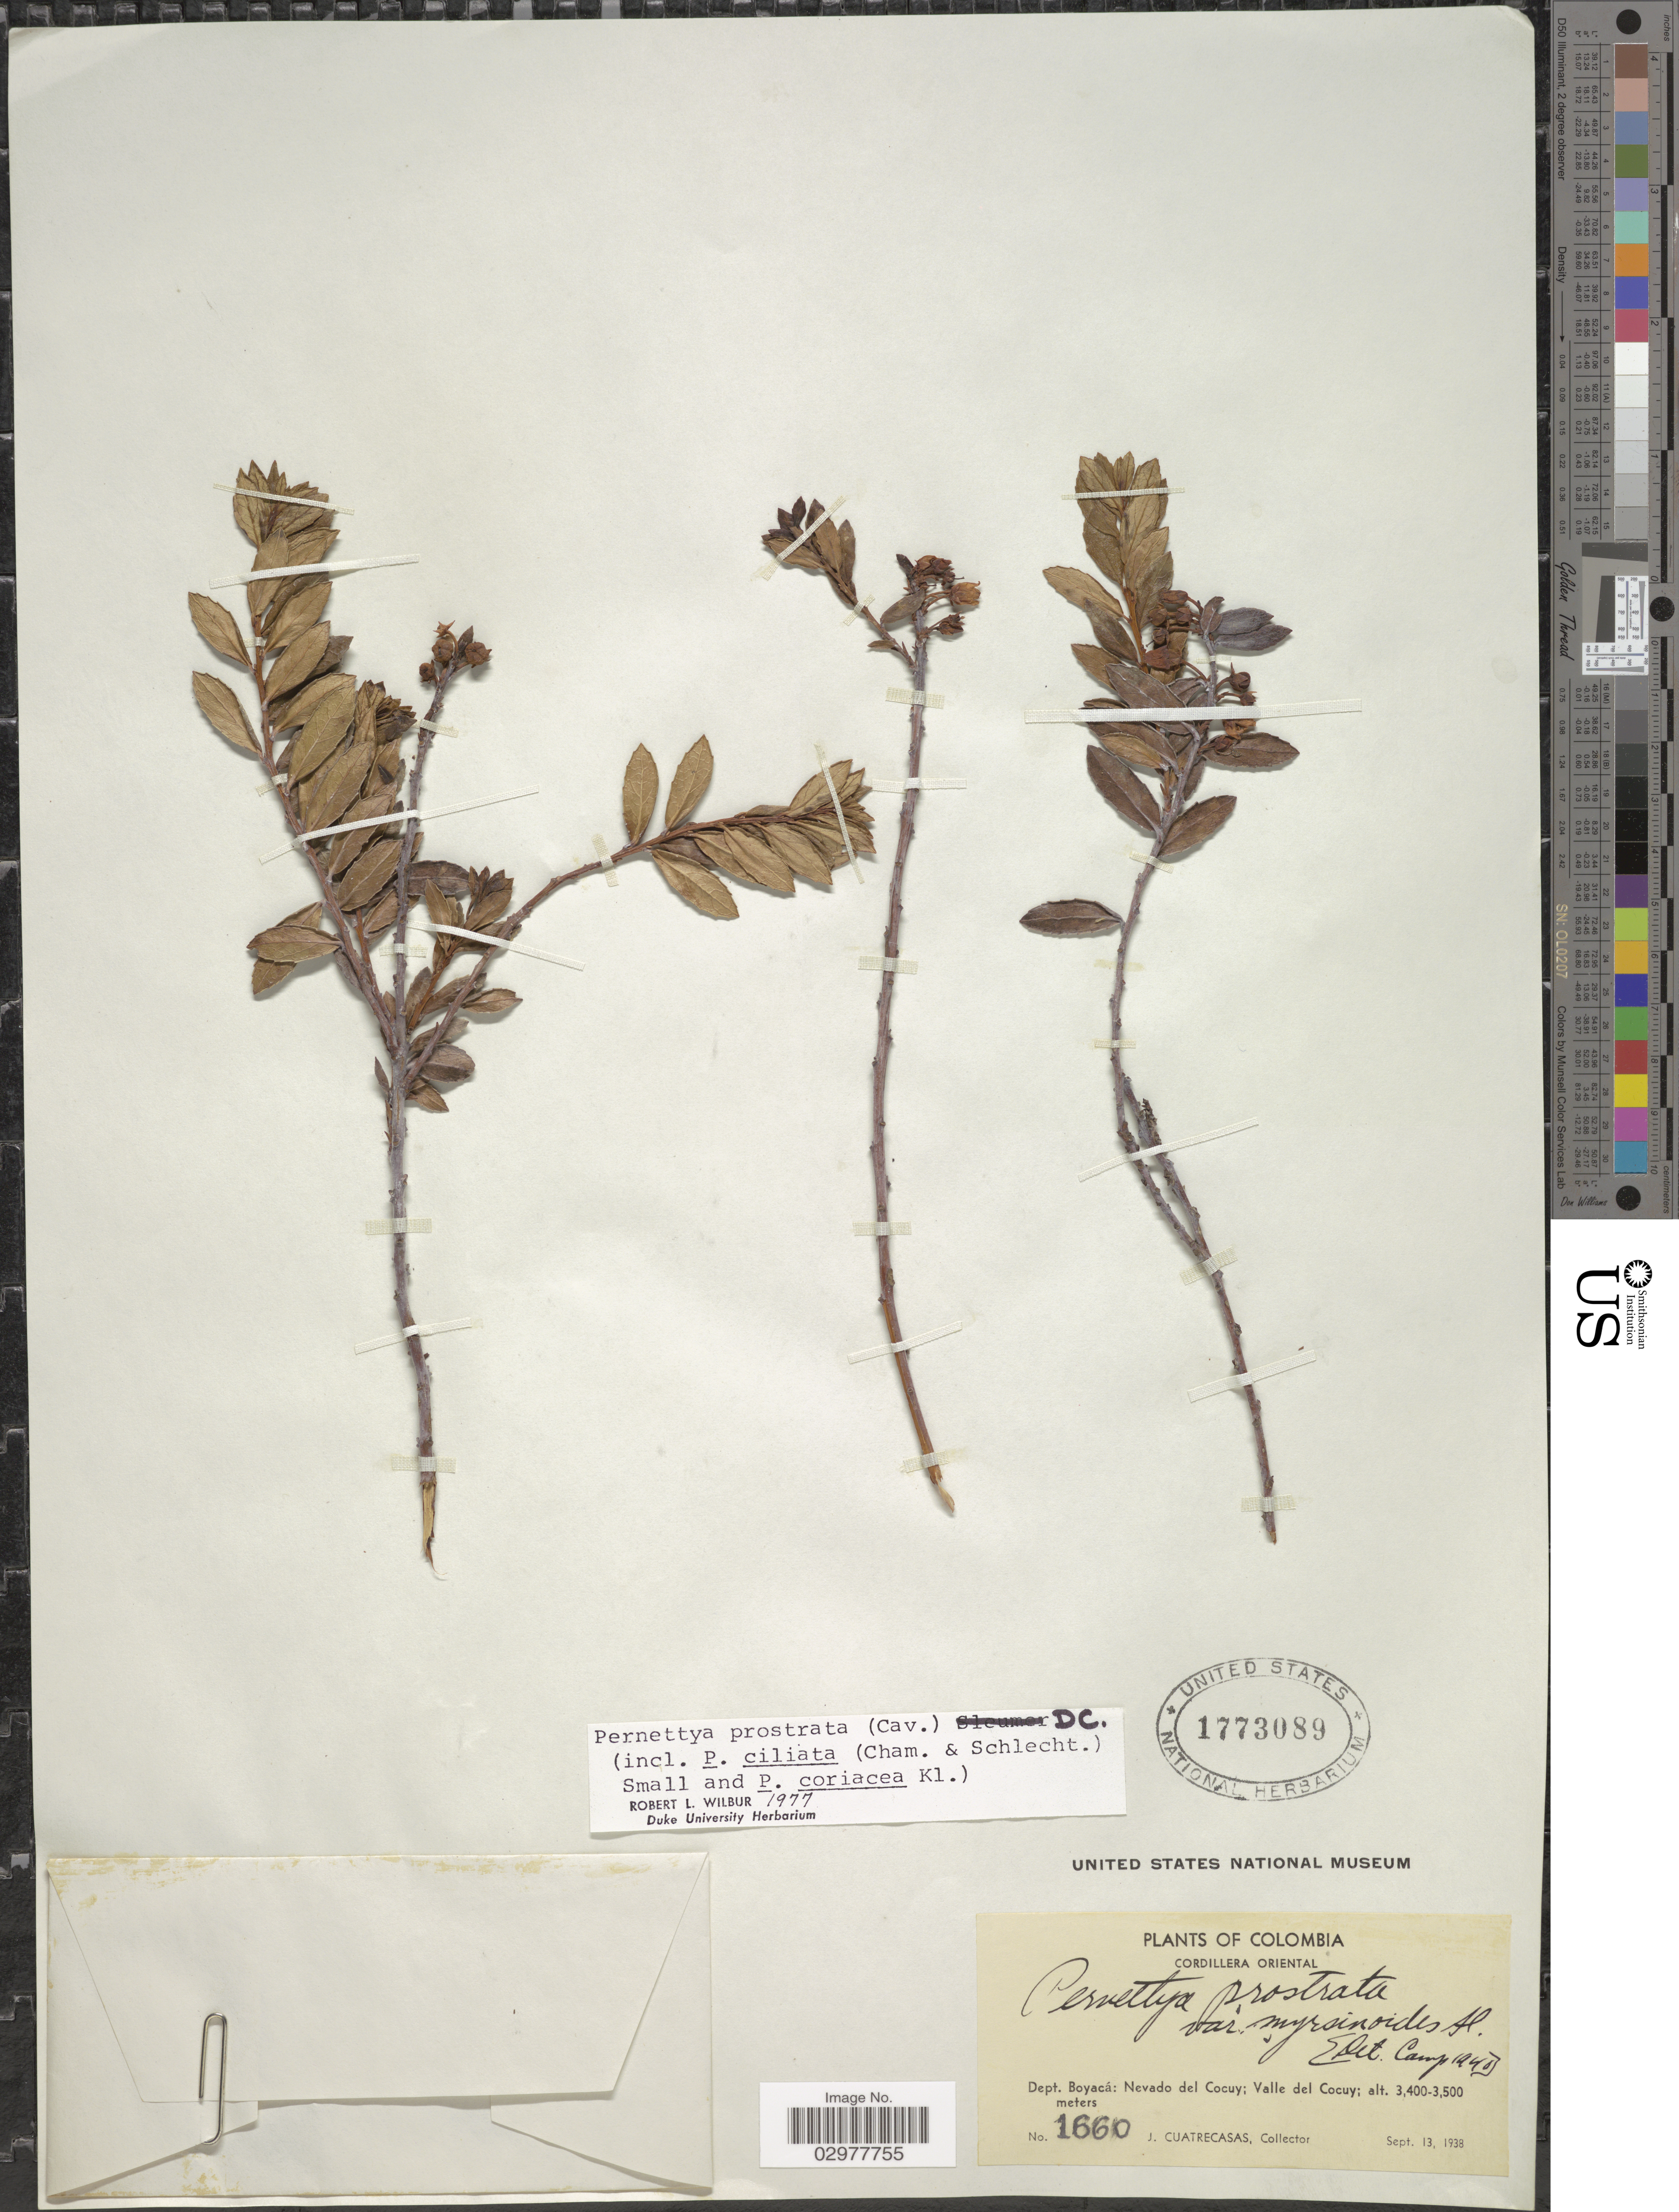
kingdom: Plantae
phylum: Tracheophyta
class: Magnoliopsida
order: Ericales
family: Ericaceae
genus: Pernettya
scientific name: Pernettya prostrata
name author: (Cav.) DC.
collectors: J. Cuatrecasas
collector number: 1660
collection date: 1938-09-13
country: Colombia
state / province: Boyacá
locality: Cordillera Oriental, Dept. Boyacá: Nevado del Cocuy; Valle del Cocuy.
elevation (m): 3400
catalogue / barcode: US 1773089